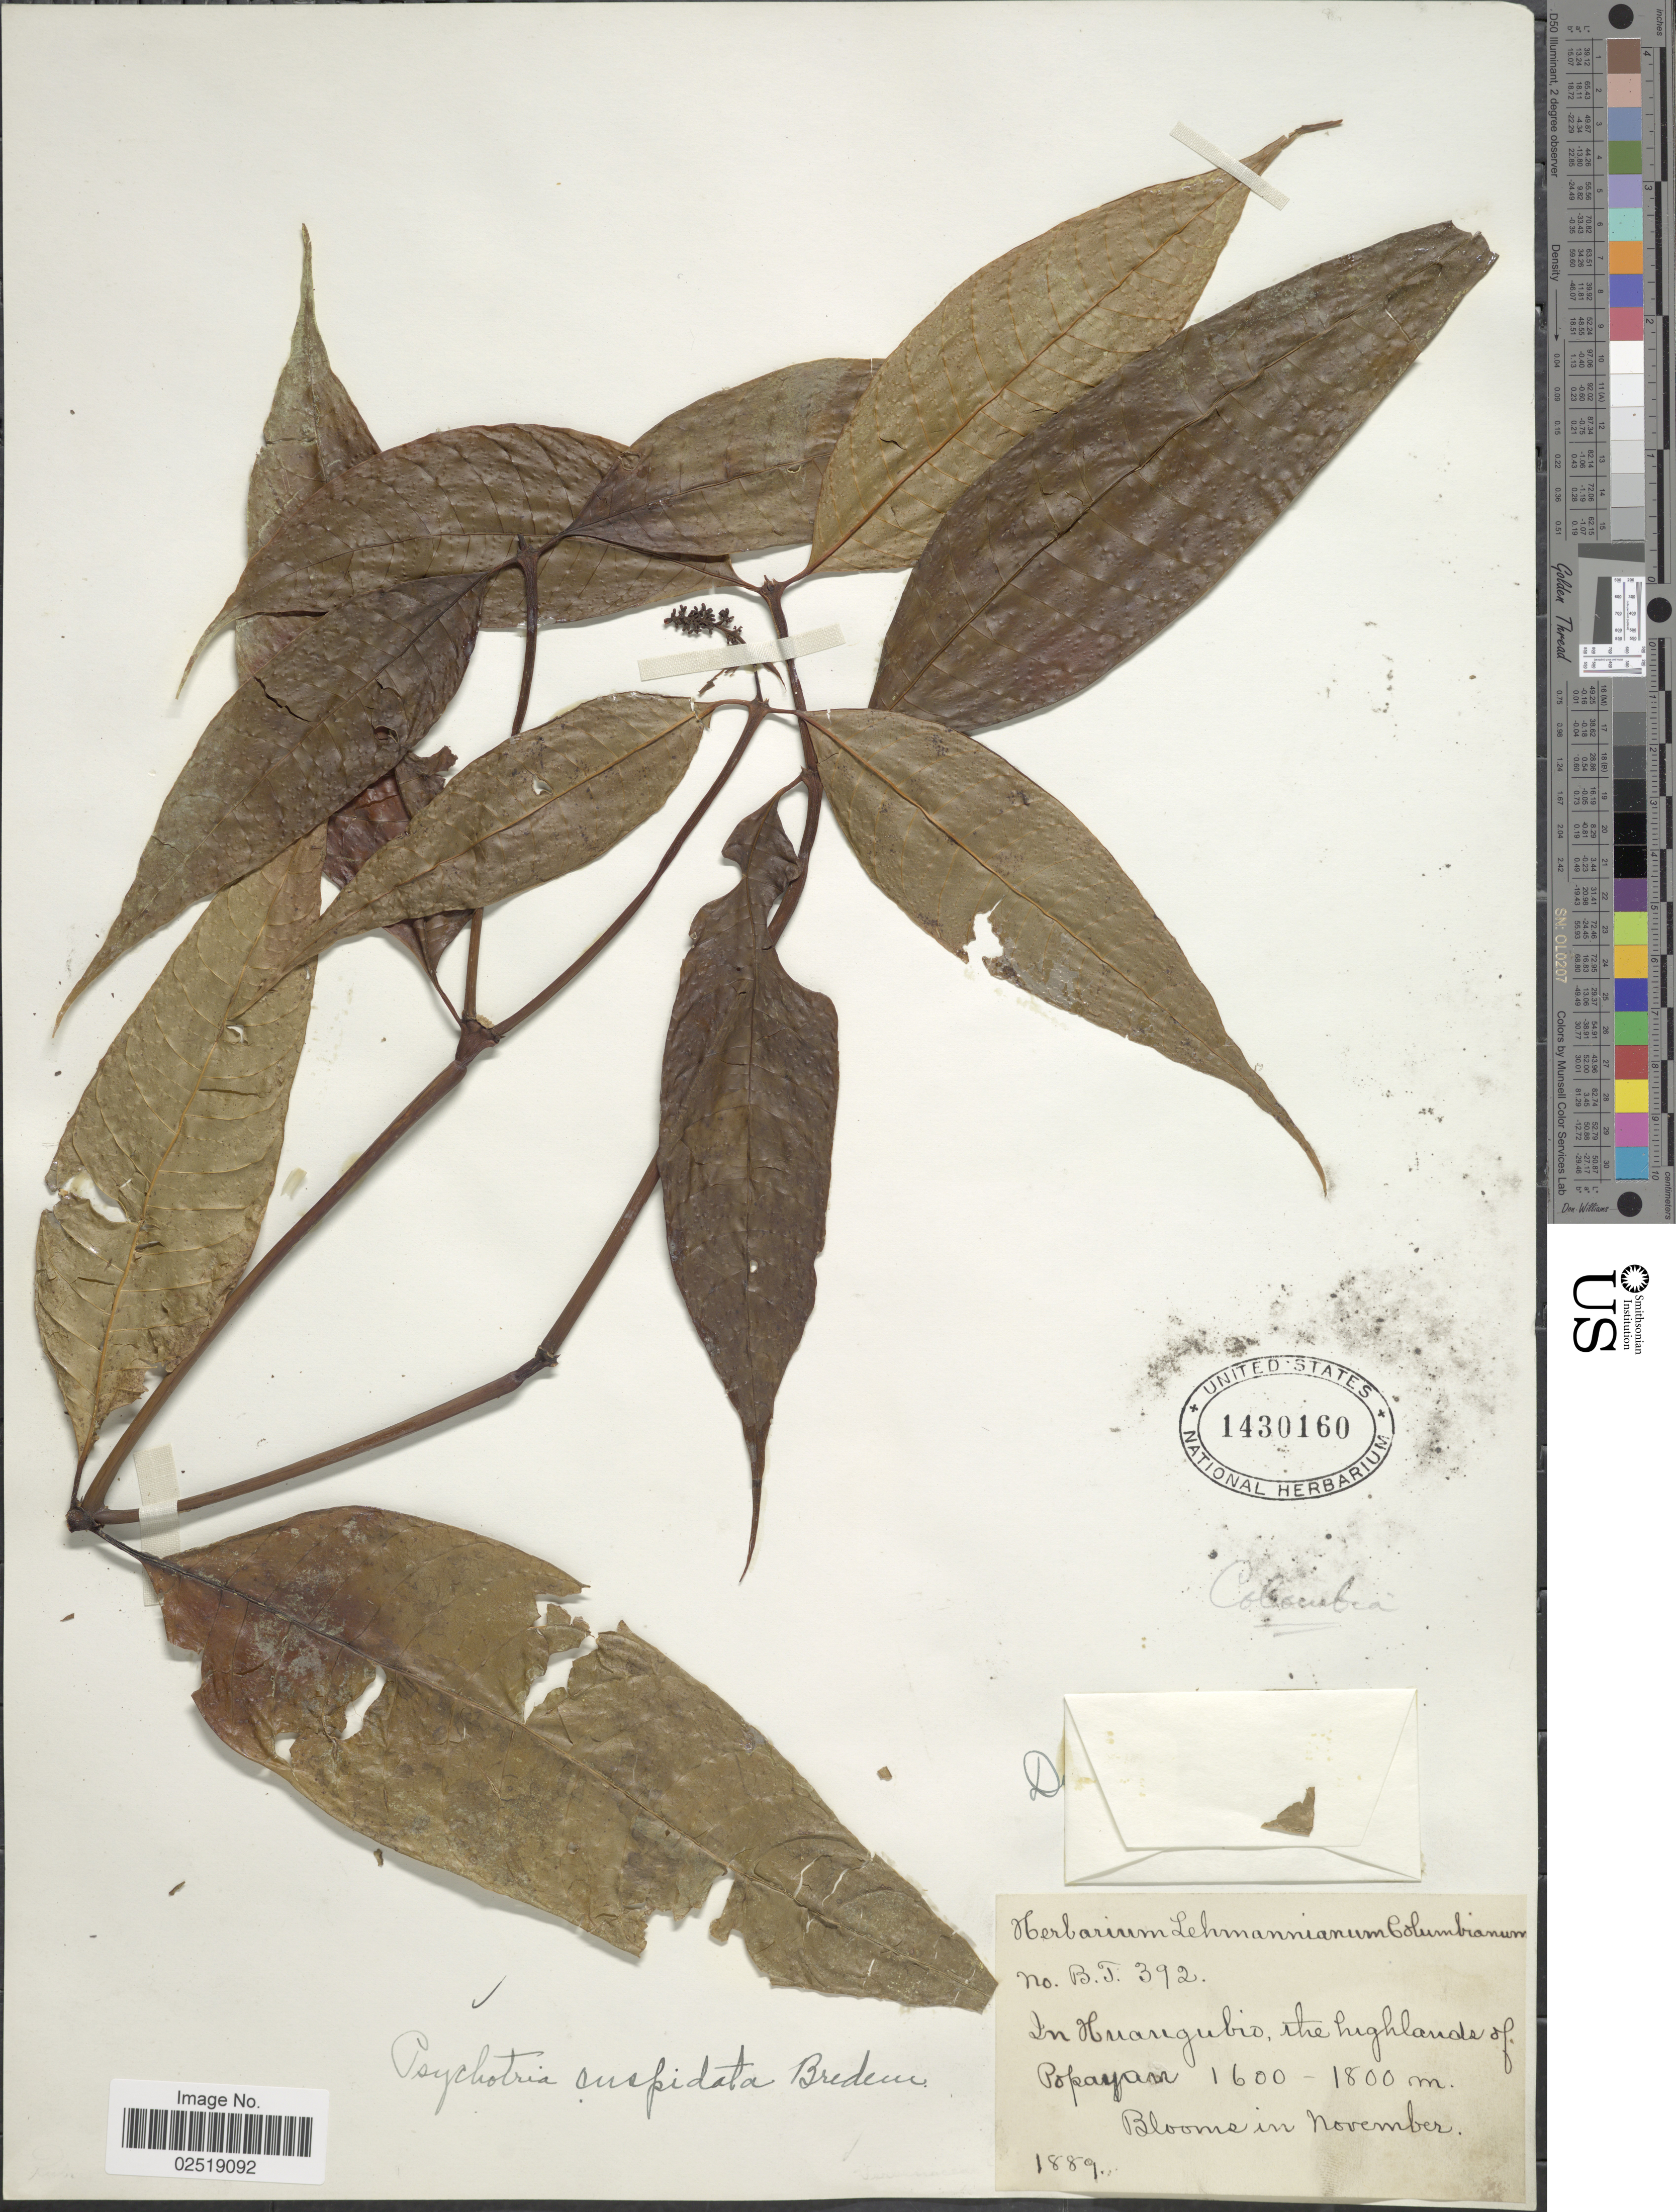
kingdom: Plantae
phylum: Tracheophyta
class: Magnoliopsida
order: Gentianales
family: Rubiaceae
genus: Psychotria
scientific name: Psychotria cuspidata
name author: Bredem. ex Schult.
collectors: ex herb. Lehmannianum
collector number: B.T. 392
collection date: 1889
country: Colombia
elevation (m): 1600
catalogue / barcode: US 1430160